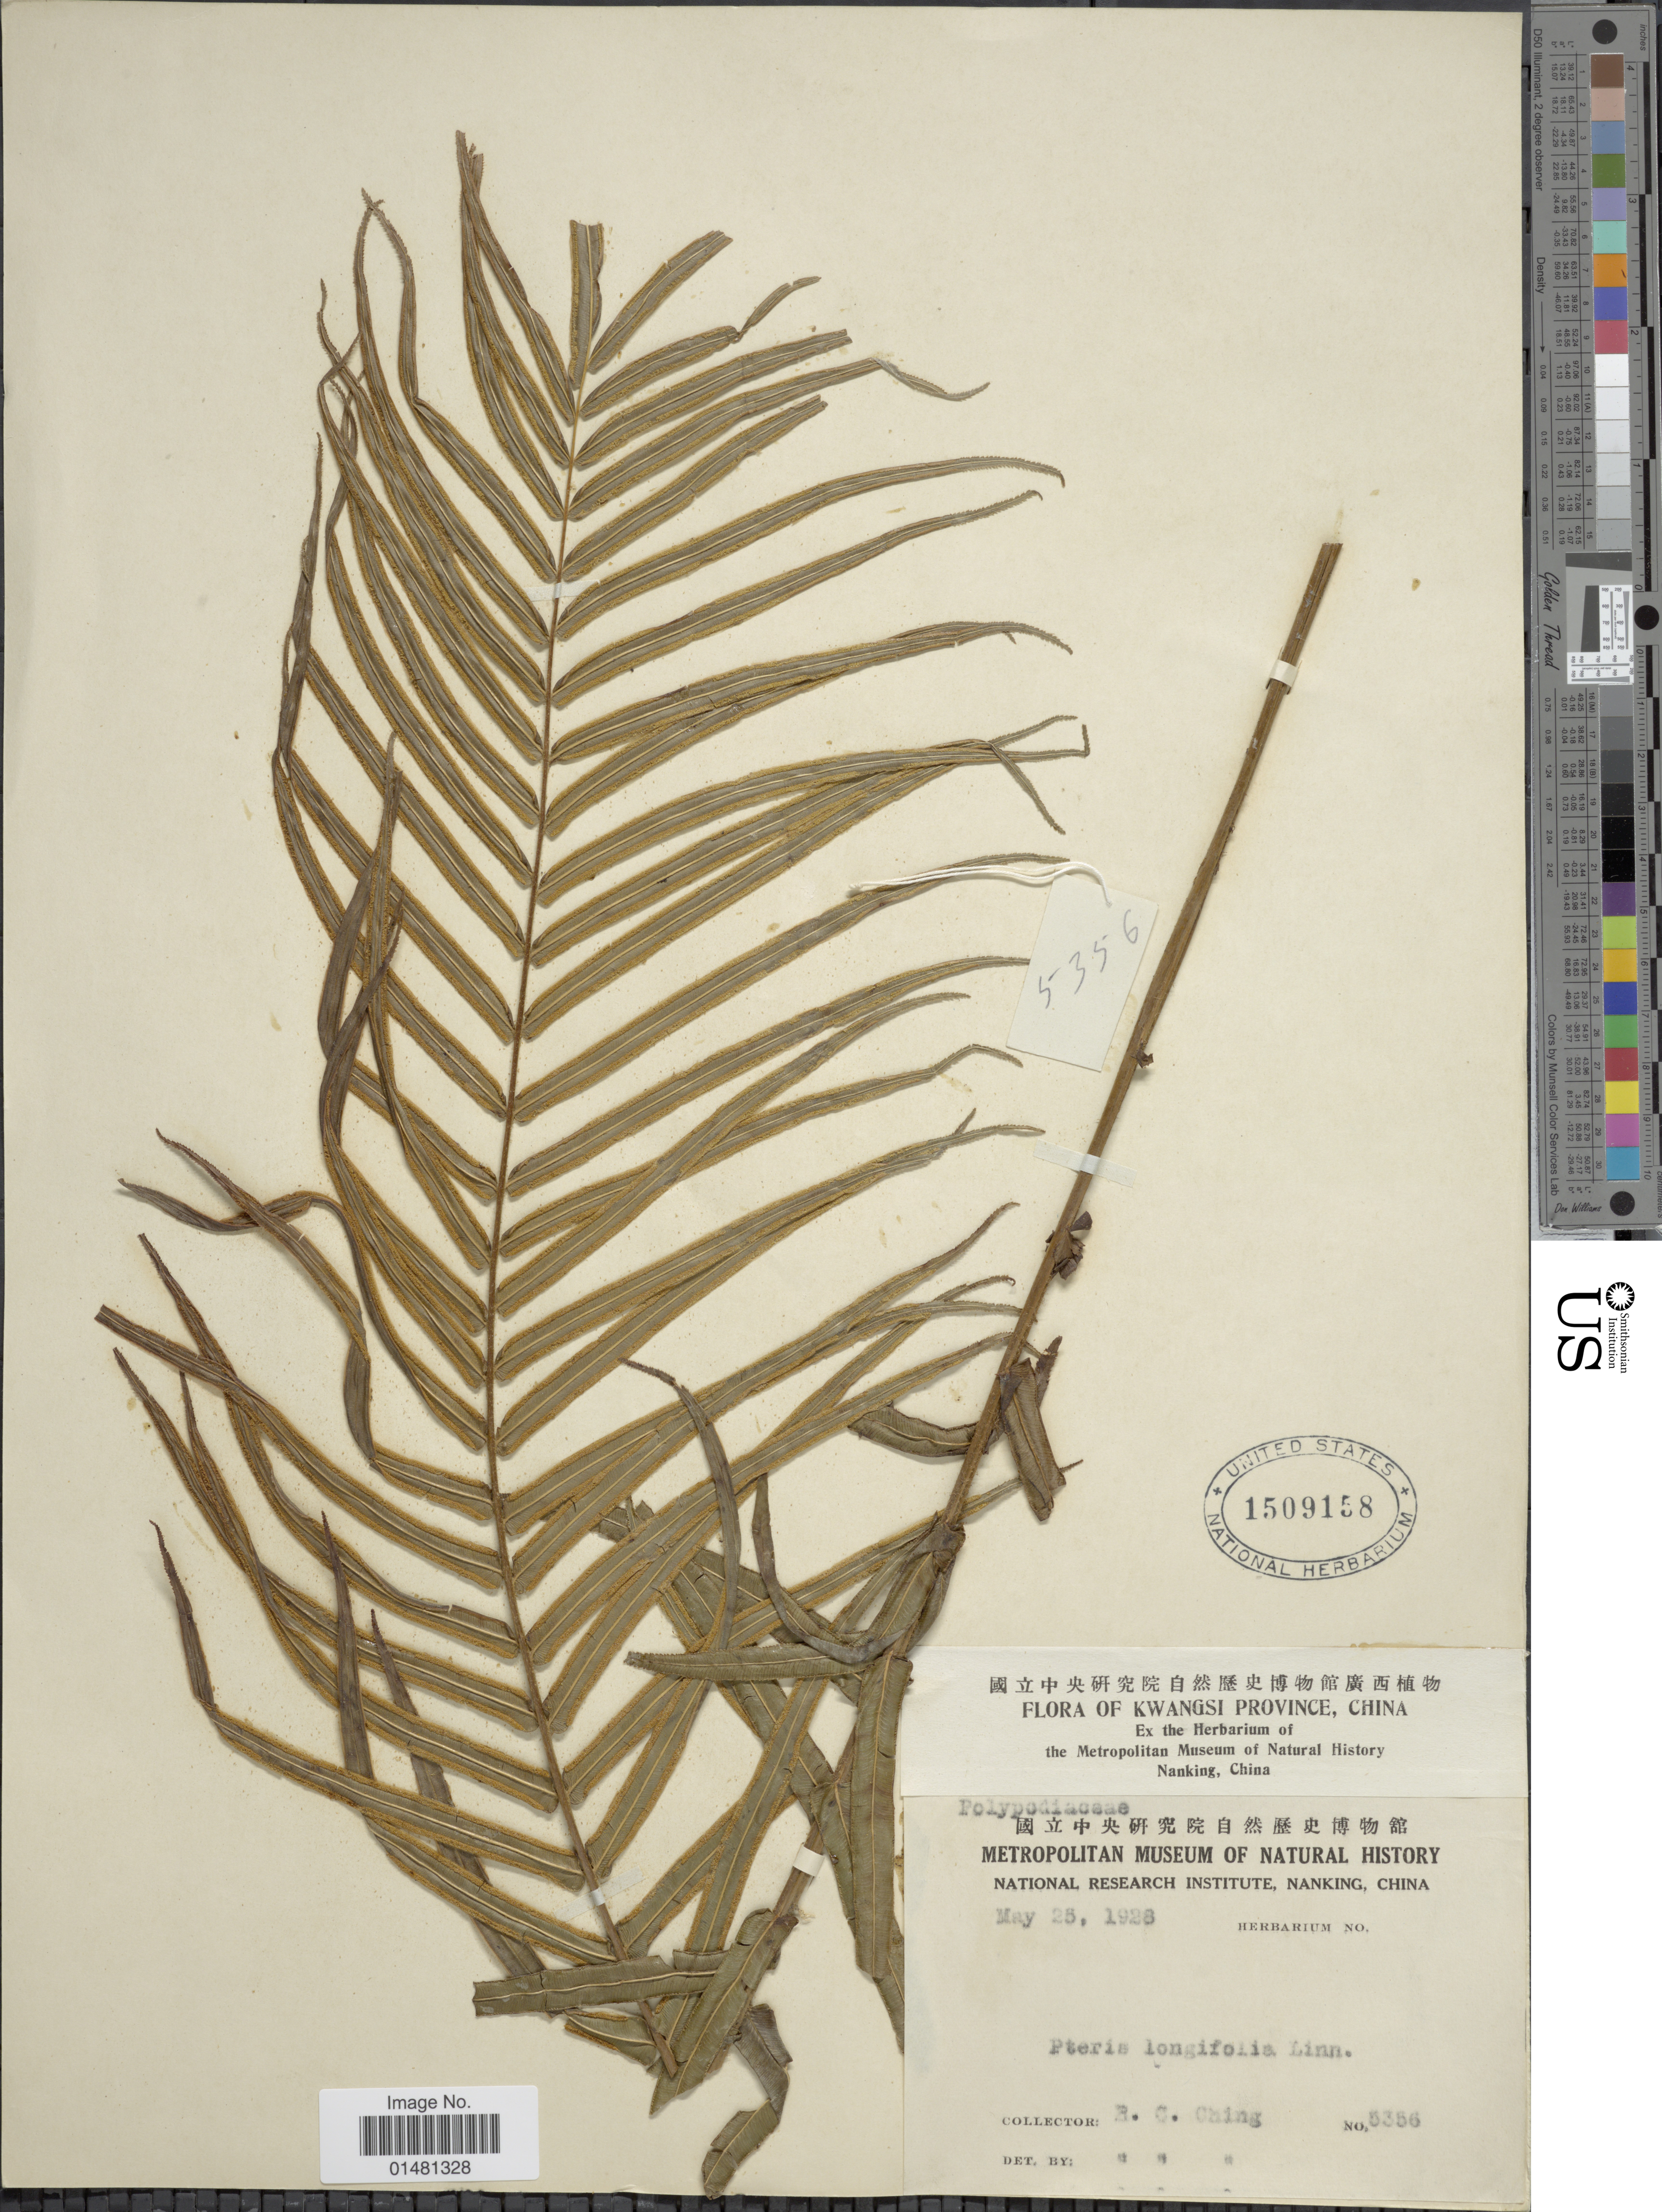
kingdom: Plantae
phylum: Tracheophyta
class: Polypodiopsida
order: Polypodiales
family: Pteridaceae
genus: Pteris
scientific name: Pteris vittata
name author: L.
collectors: R. C. Ching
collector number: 5356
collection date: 1928-05-25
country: China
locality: Kwangsi Province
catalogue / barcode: US 1509158